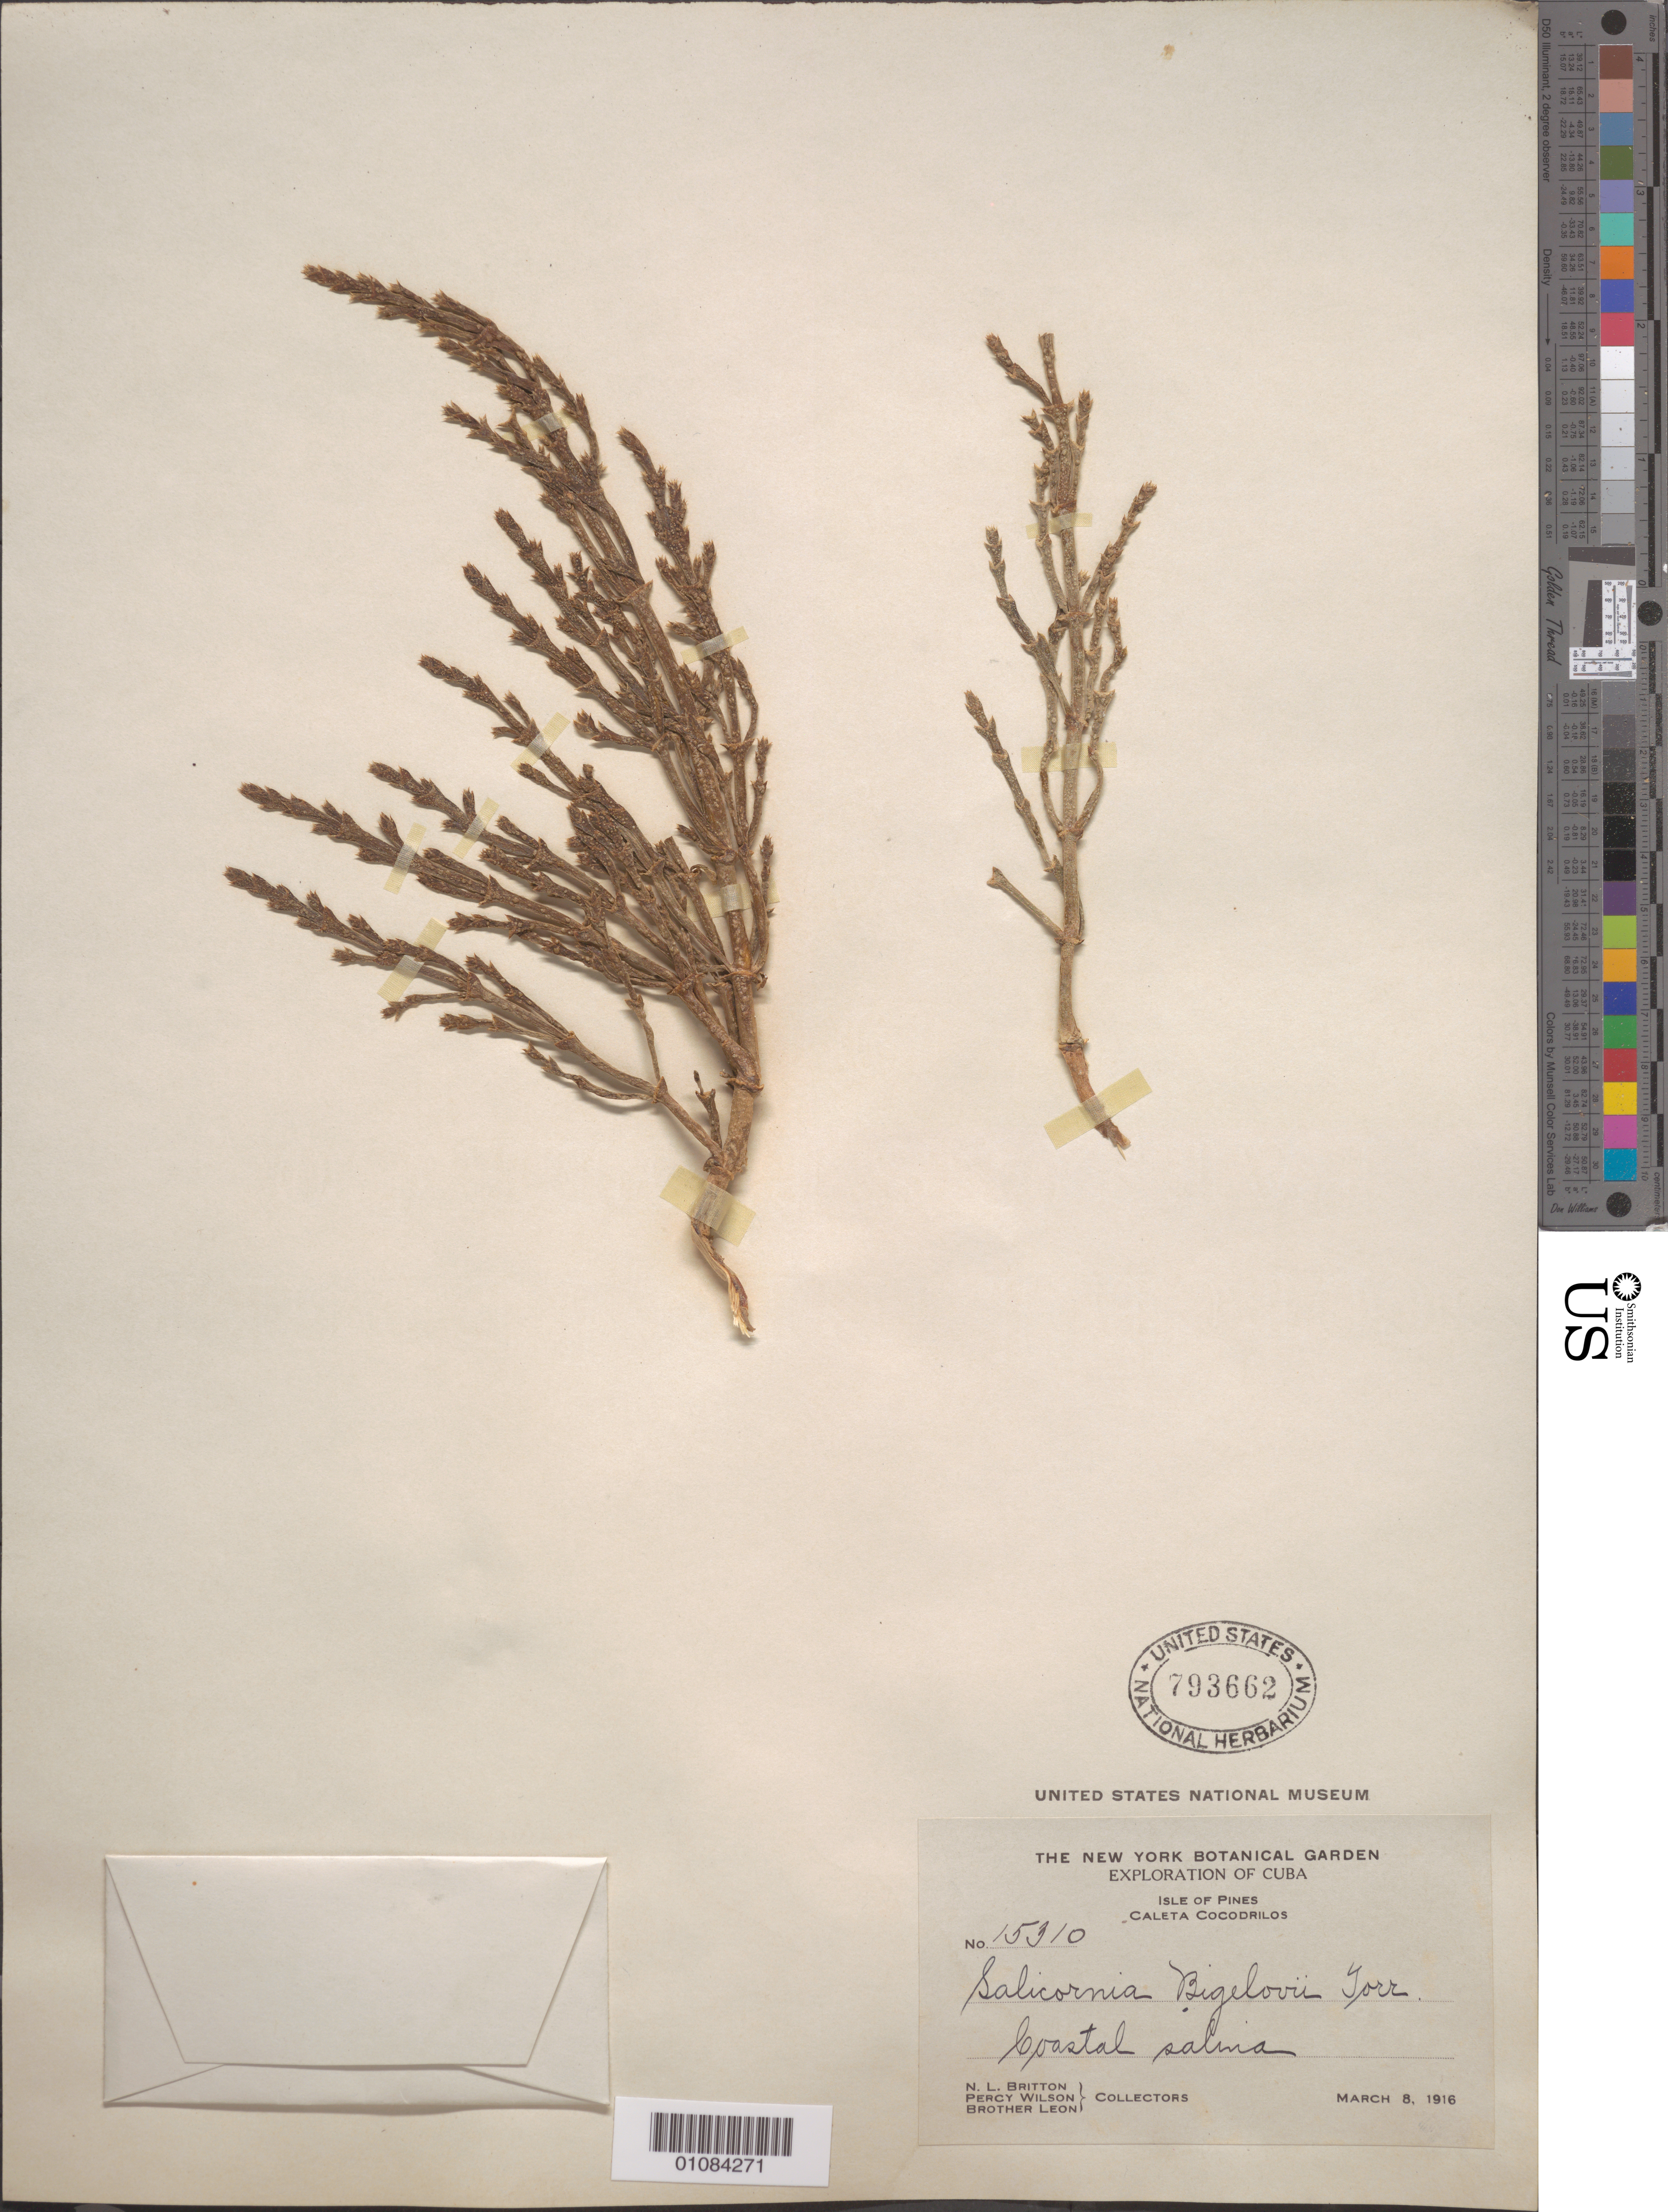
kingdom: Plantae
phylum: Tracheophyta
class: Magnoliopsida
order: Caryophyllales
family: Amaranthaceae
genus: Salicornia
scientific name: Salicornia bigelovii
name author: Torr.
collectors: N. Britton, P. Wilson & Bro. León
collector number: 15310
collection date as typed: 08 Mar 1916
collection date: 1916-03-08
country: Cuba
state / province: Isla de La Juventud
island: Isla de la Juventud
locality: Isle of Pines, Caleta Cocodrilos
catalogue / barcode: US 793662